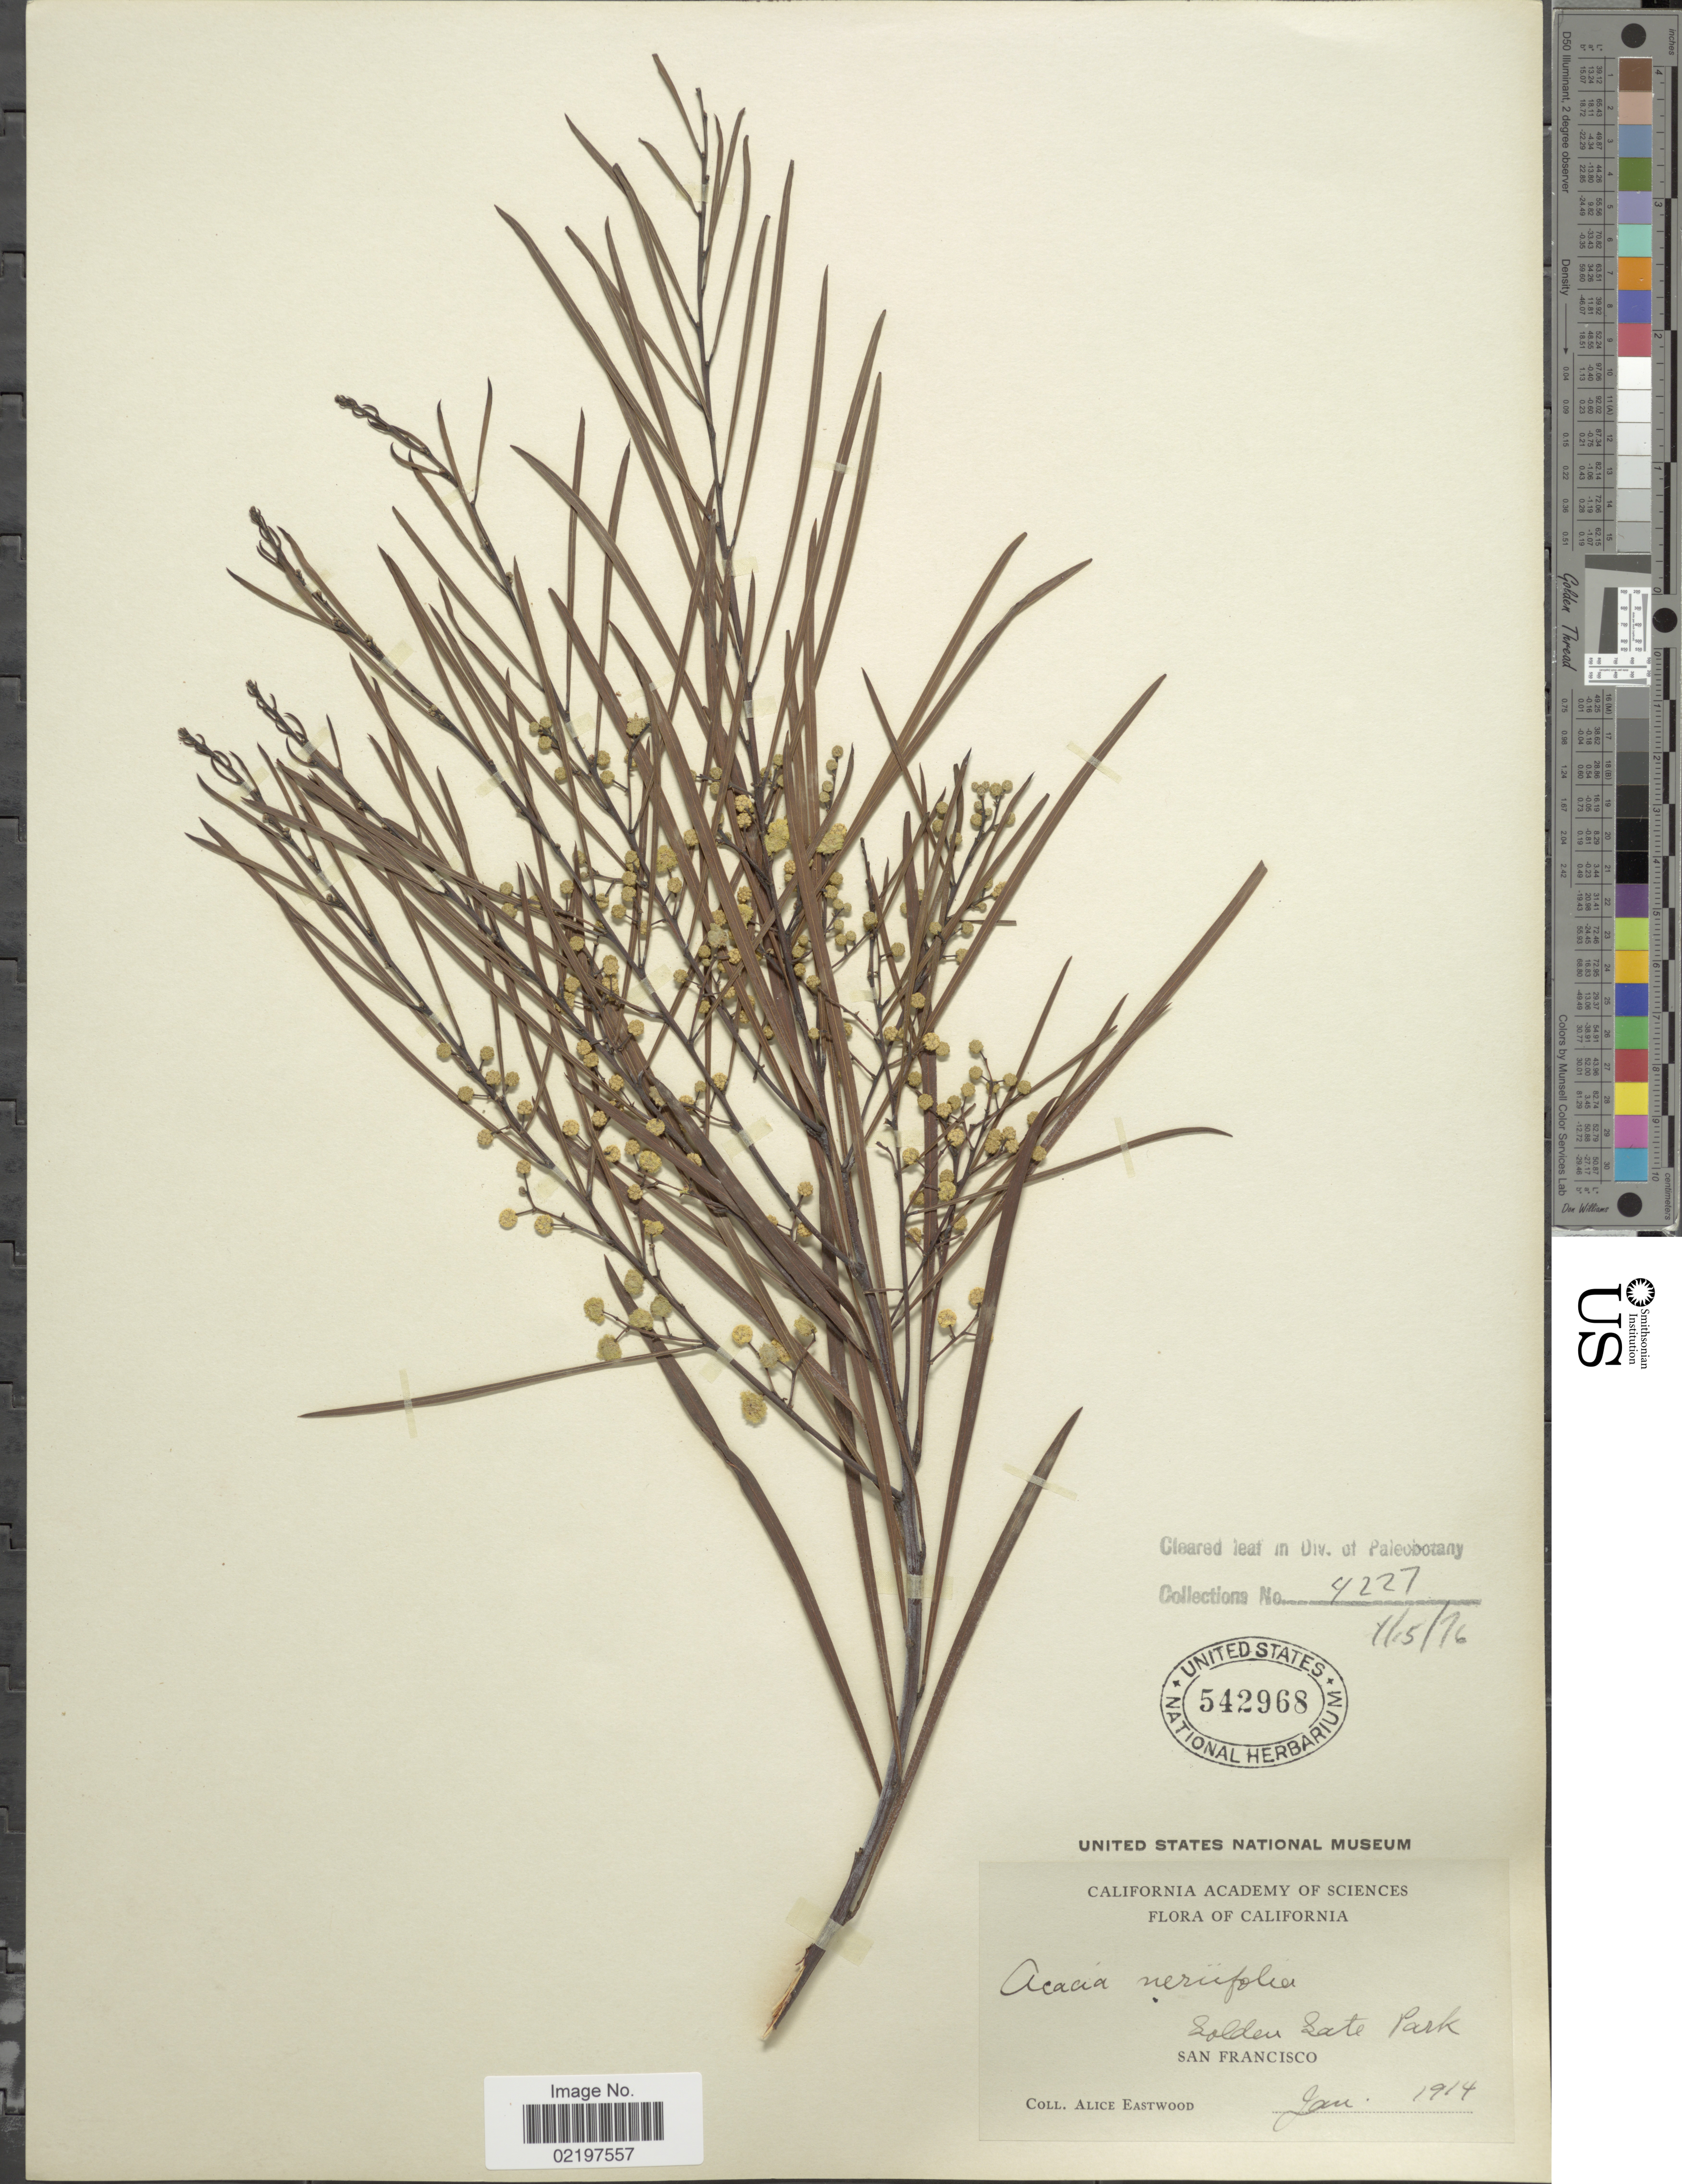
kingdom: Plantae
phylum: Tracheophyta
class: Magnoliopsida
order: Fabales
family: Fabaceae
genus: Acacia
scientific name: Acacia neriifolia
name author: A. Cunn. ex Benth.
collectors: A. Eastwood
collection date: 1914-01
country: United States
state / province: California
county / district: San Francisco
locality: Golden Gate Park, San Francisco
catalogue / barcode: US 542968